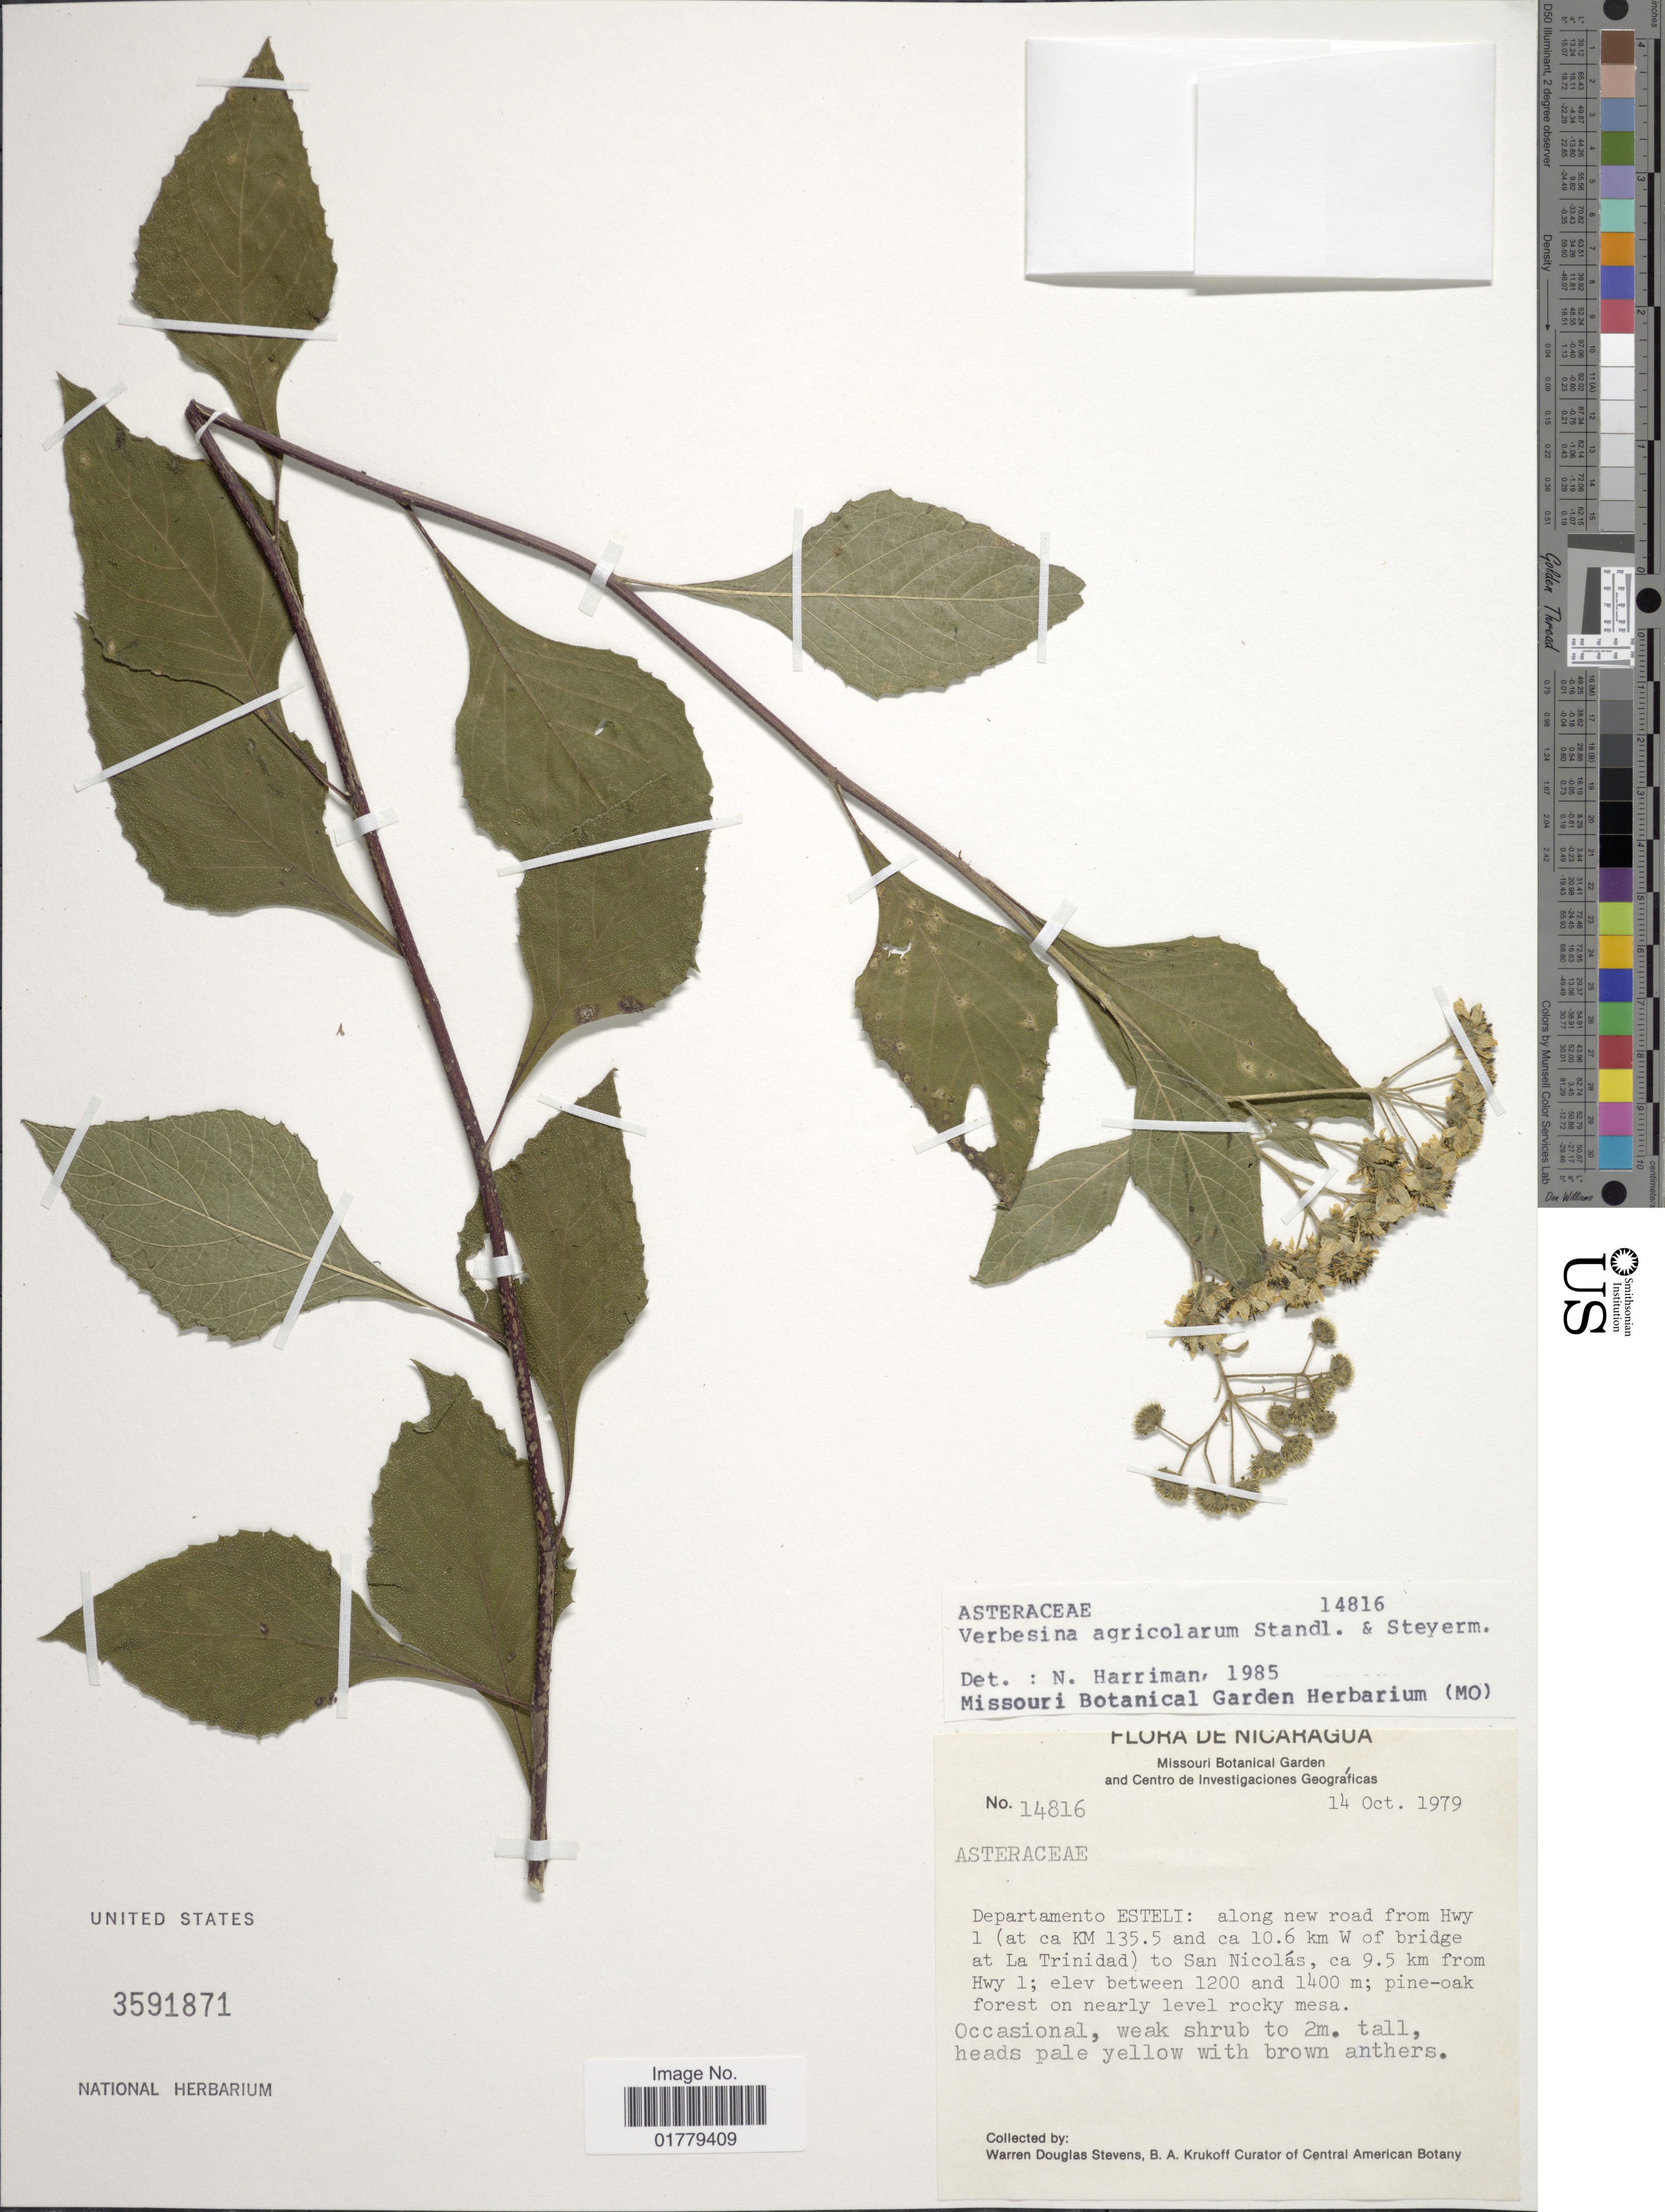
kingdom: Plantae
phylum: Tracheophyta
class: Magnoliopsida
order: Asterales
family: Asteraceae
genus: Verbesina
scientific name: Verbesina agricolarum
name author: Standl. & Steyerm.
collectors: W. D. Stevens & B. A. Krukoff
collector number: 14816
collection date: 1979-10-14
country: Nicaragua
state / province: Esteli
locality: Departamento Esteli: along new road from Hwy 1 (at ca KM 135.5 and ca 10.6 km W of bridge at La Trinidad) to San Nicolás, ca 9.5 km from Hwy 1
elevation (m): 1200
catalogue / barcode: US 3591871